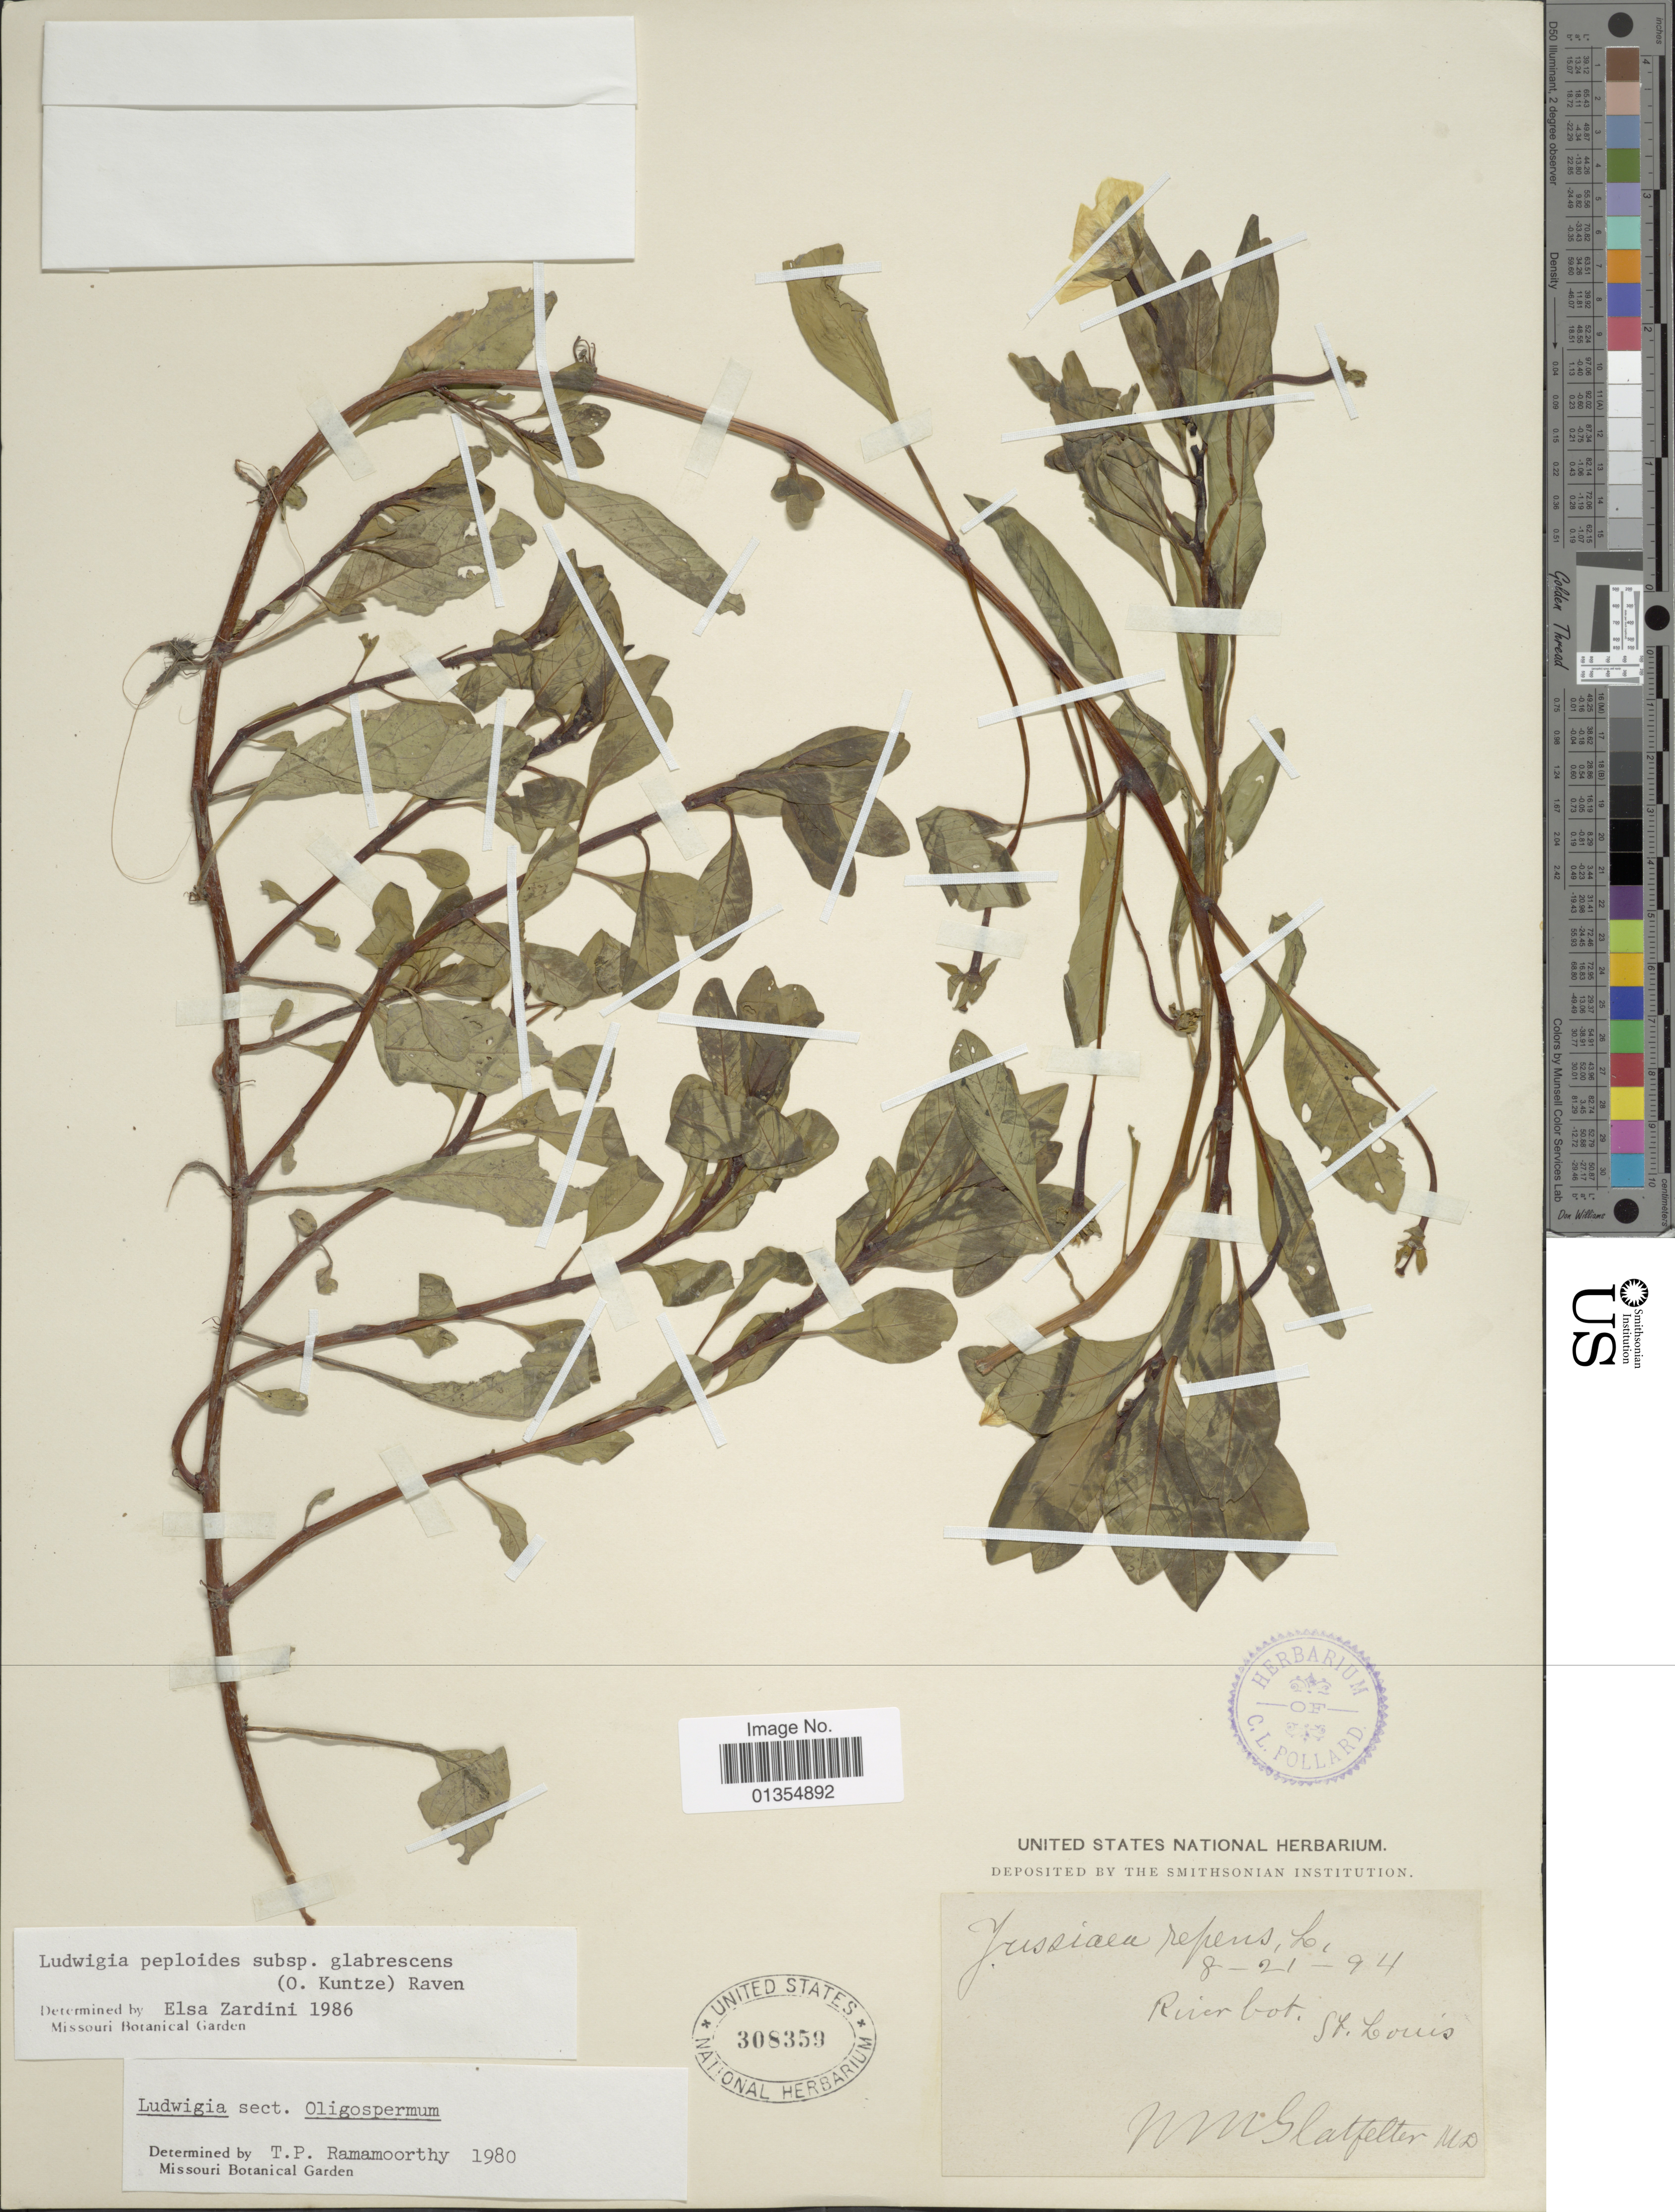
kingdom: Plantae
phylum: Tracheophyta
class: Magnoliopsida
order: Myrtales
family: Onagraceae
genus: Ludwigia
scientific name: Ludwigia peploides subsp. glabrescens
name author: (Kuntze) P.H. Raven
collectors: N. M. Glatfelter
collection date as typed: Transcribed d/m/y: 21/8/94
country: United States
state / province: Missouri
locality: St. Louis, river bot. [bottom]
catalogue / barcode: US 308359